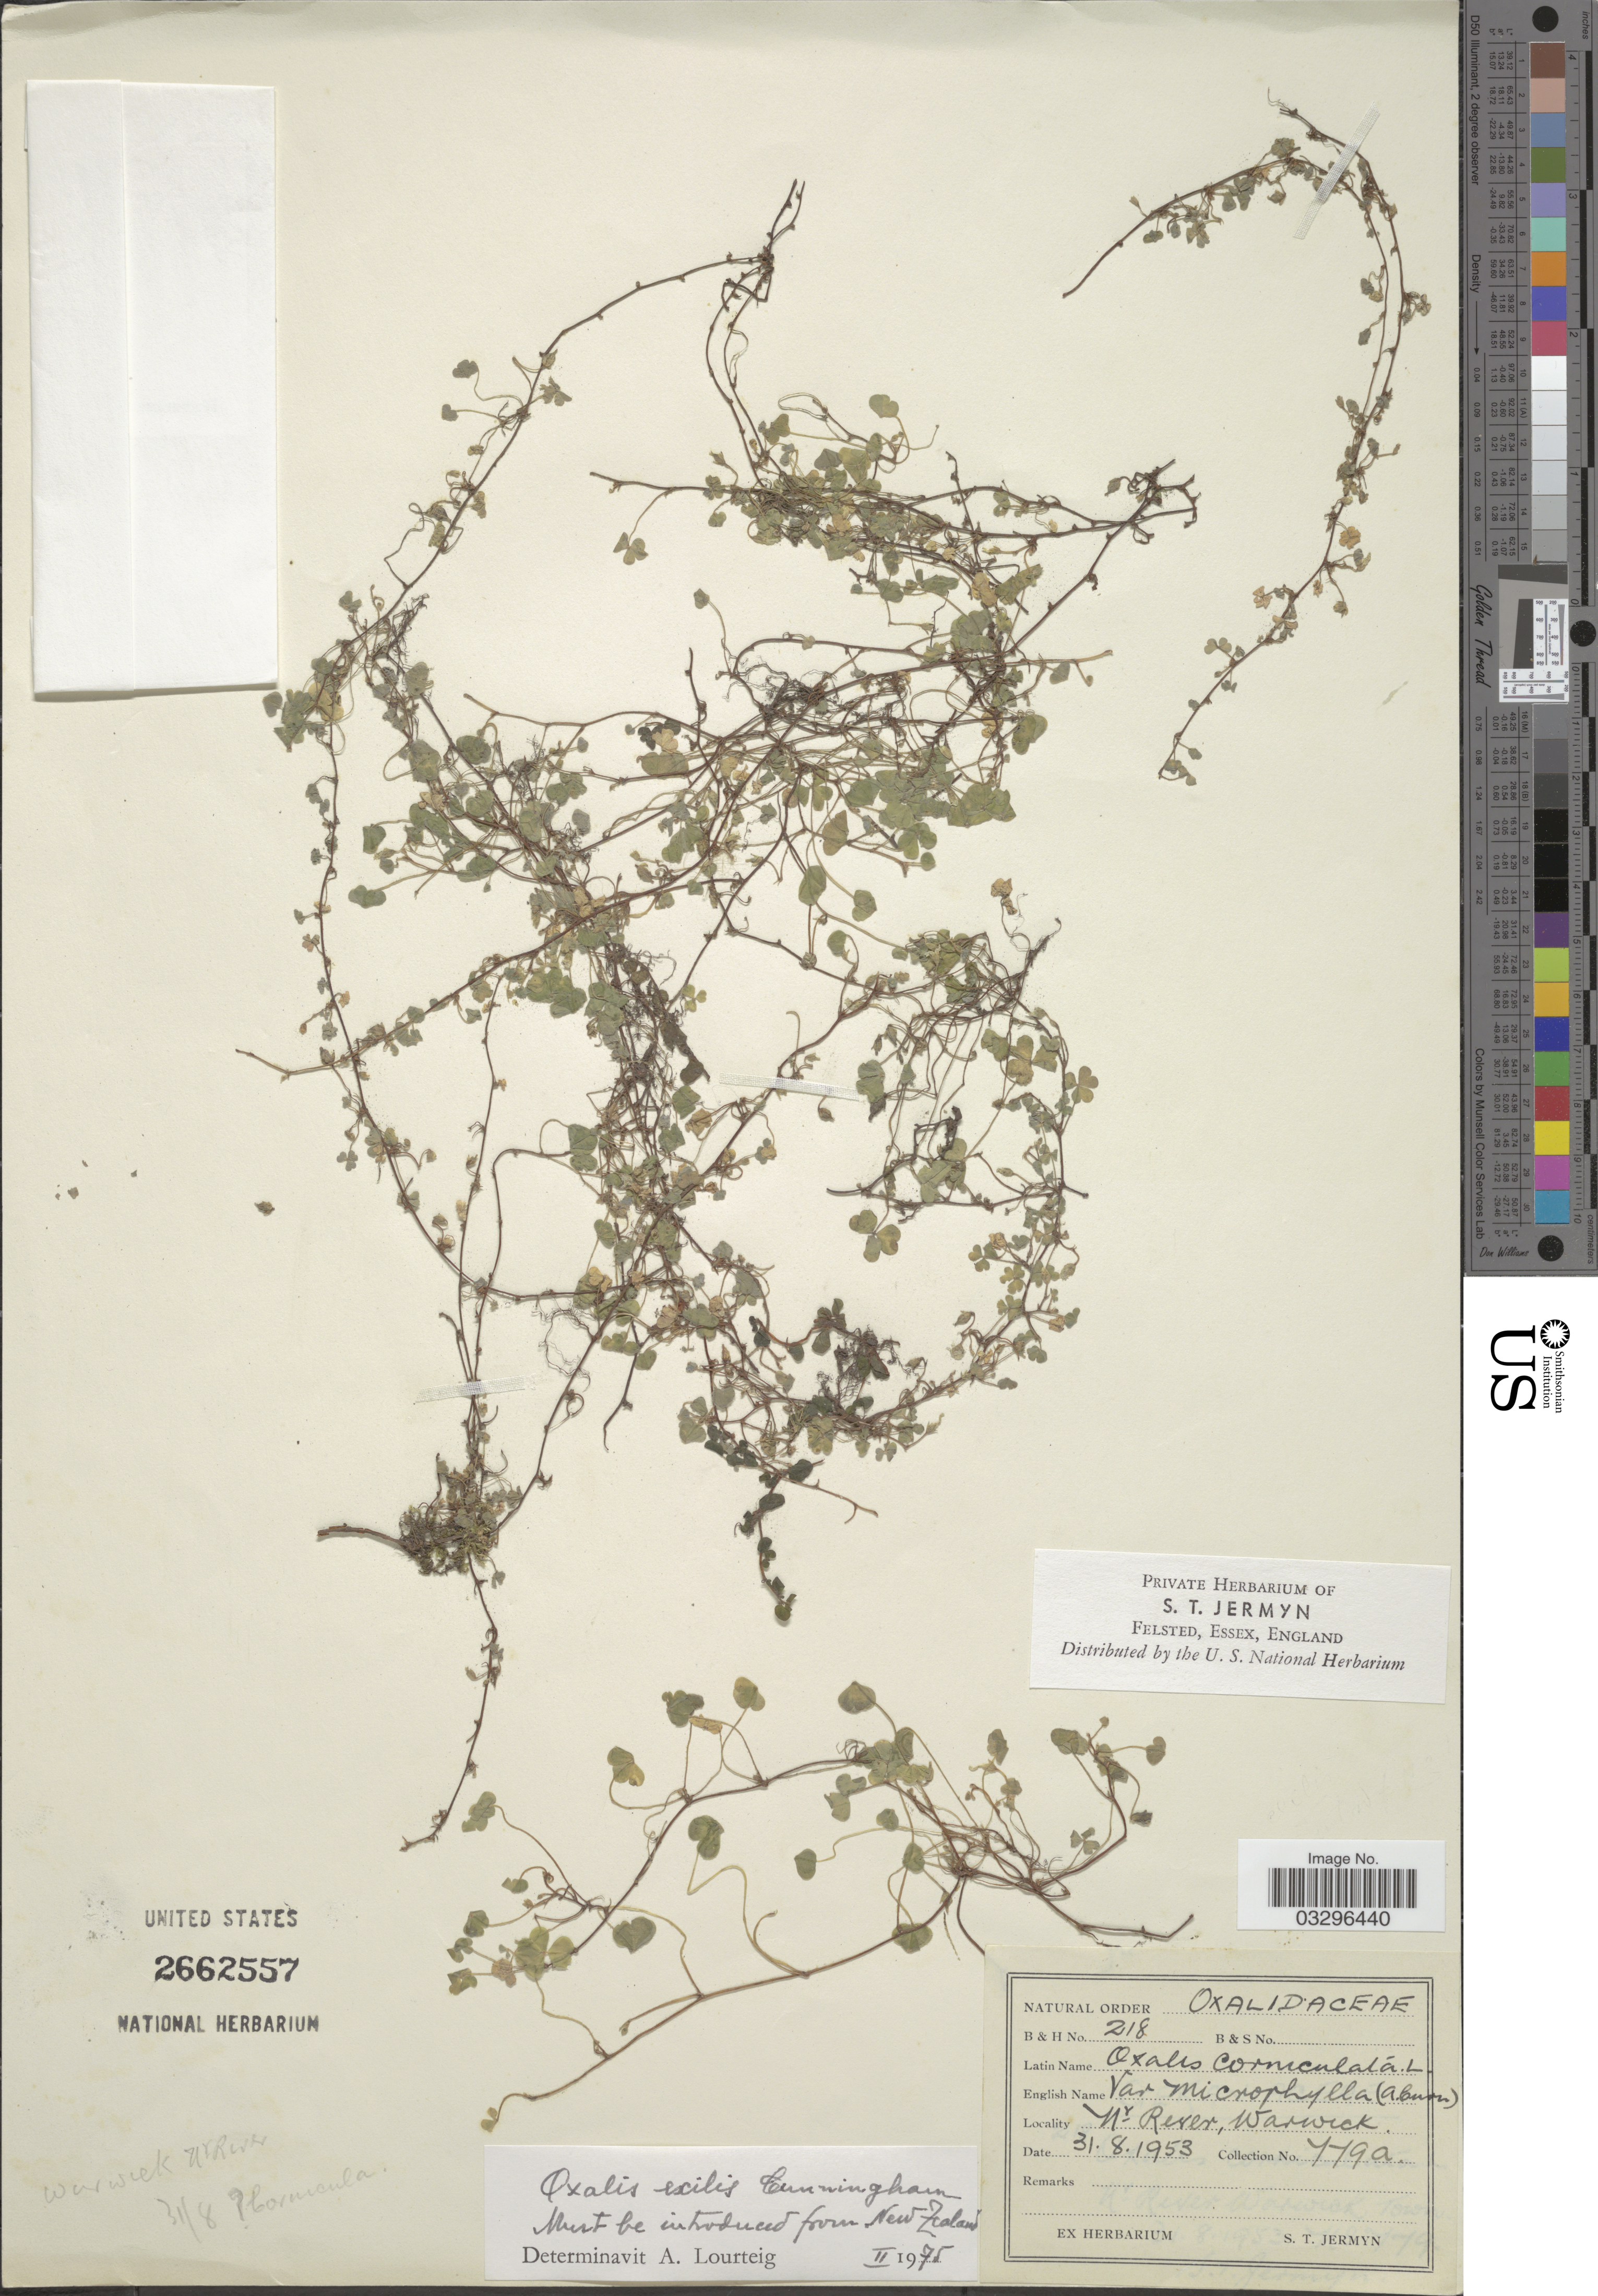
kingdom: Plantae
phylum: Tracheophyta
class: Magnoliopsida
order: Oxalidales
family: Oxalidaceae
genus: Oxalis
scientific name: Oxalis exilis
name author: A. Cunn.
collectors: ex herb. S. T. Jermyn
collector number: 779a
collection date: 1953-08-31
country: United Kingdom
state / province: England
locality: Nr. River, Warwick.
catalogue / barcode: US 2662557